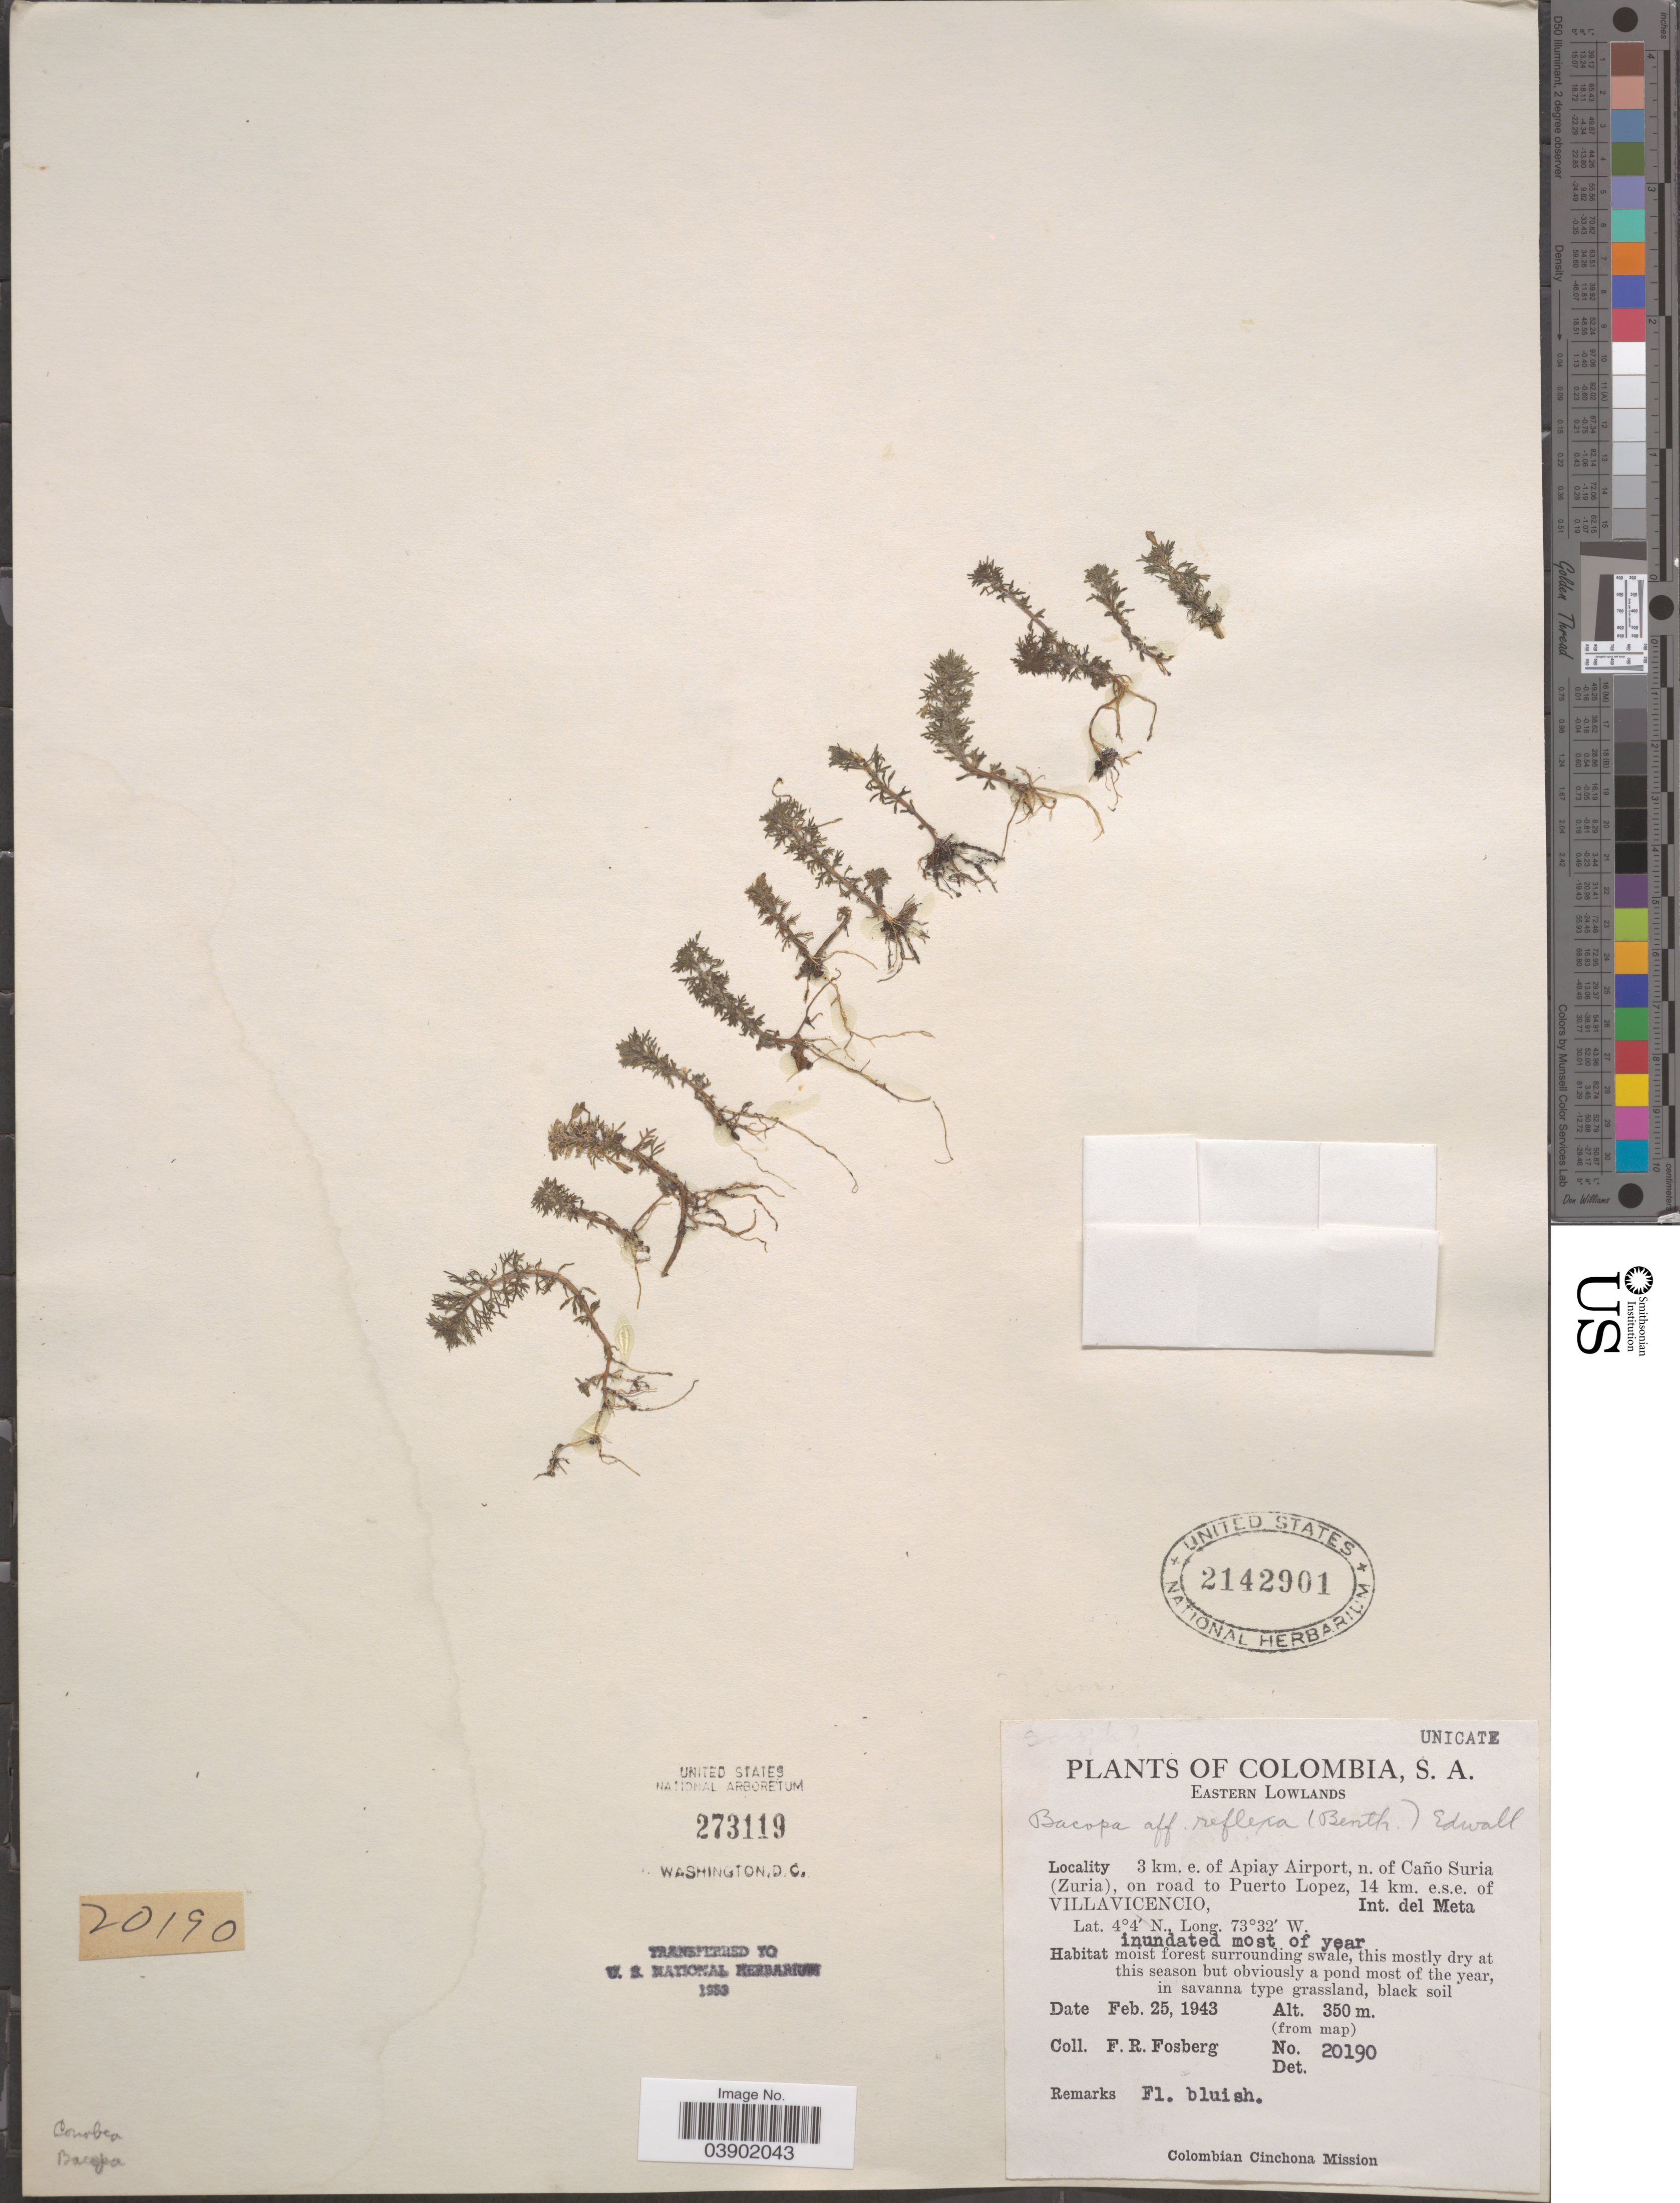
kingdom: Plantae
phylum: Tracheophyta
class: Magnoliopsida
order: Lamiales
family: Plantaginaceae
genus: Bacopa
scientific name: Bacopa reflexa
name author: (Benth.) Edwall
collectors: F. R. Fosberg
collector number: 20190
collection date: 1943-02-25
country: Colombia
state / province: Meta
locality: Eastern Lowlands. 3 km. e. of Apiay Airport, n. of Caño Suria (Zuria), on road to Puerto Lopez, 14 km. e.s.e. of Villavicencio, Int. del Meta.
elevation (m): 350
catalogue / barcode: US 2142901